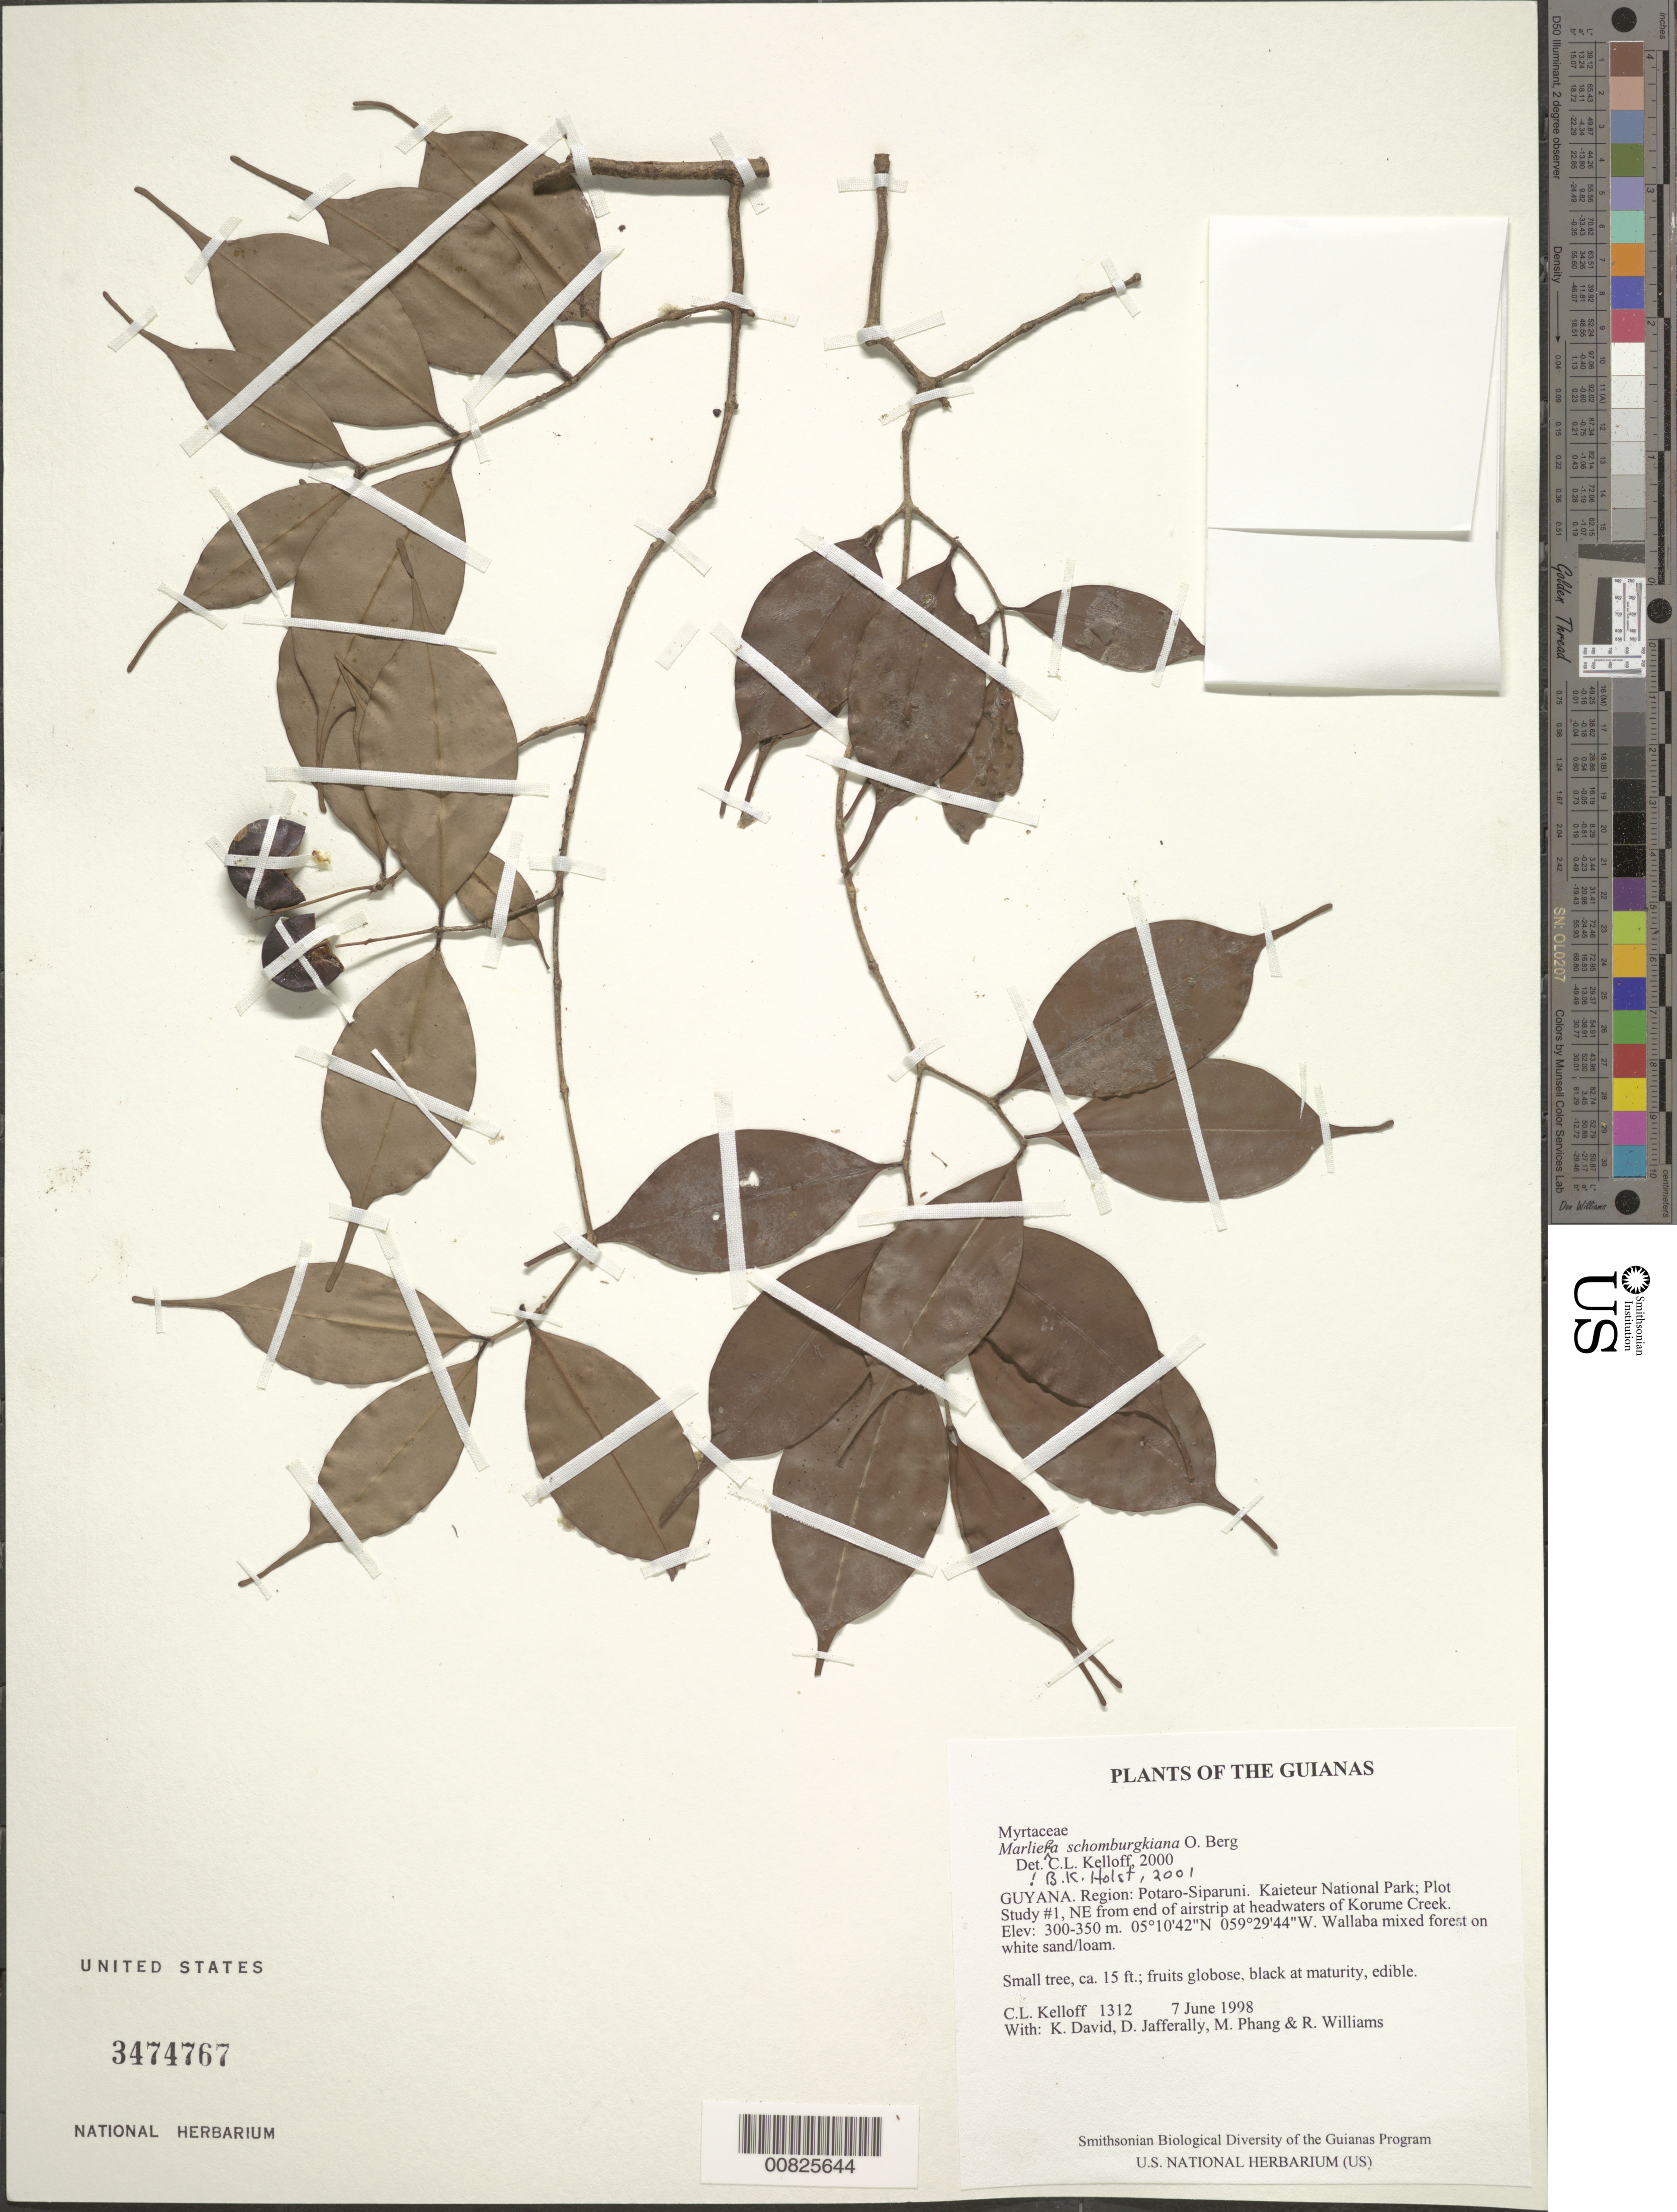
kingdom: Plantae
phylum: Tracheophyta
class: Magnoliopsida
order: Myrtales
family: Myrtaceae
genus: Myrcia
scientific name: Myrcia neoschomburgkiana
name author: E. Lucas & C.E. Wilson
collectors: C. L. Kelloff, K. David, D. Jafferally, M. Phang & R. Williams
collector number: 1312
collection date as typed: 7 June 1998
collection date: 1998-06-07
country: Guyana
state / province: Potaro-Siparuni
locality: Kaieteur National Park; Plot Study #1, NE from end of airstrip at headwaters of Korume Creek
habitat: Wallaba mixed forest on white sand/loam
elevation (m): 300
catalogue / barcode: US 3474767